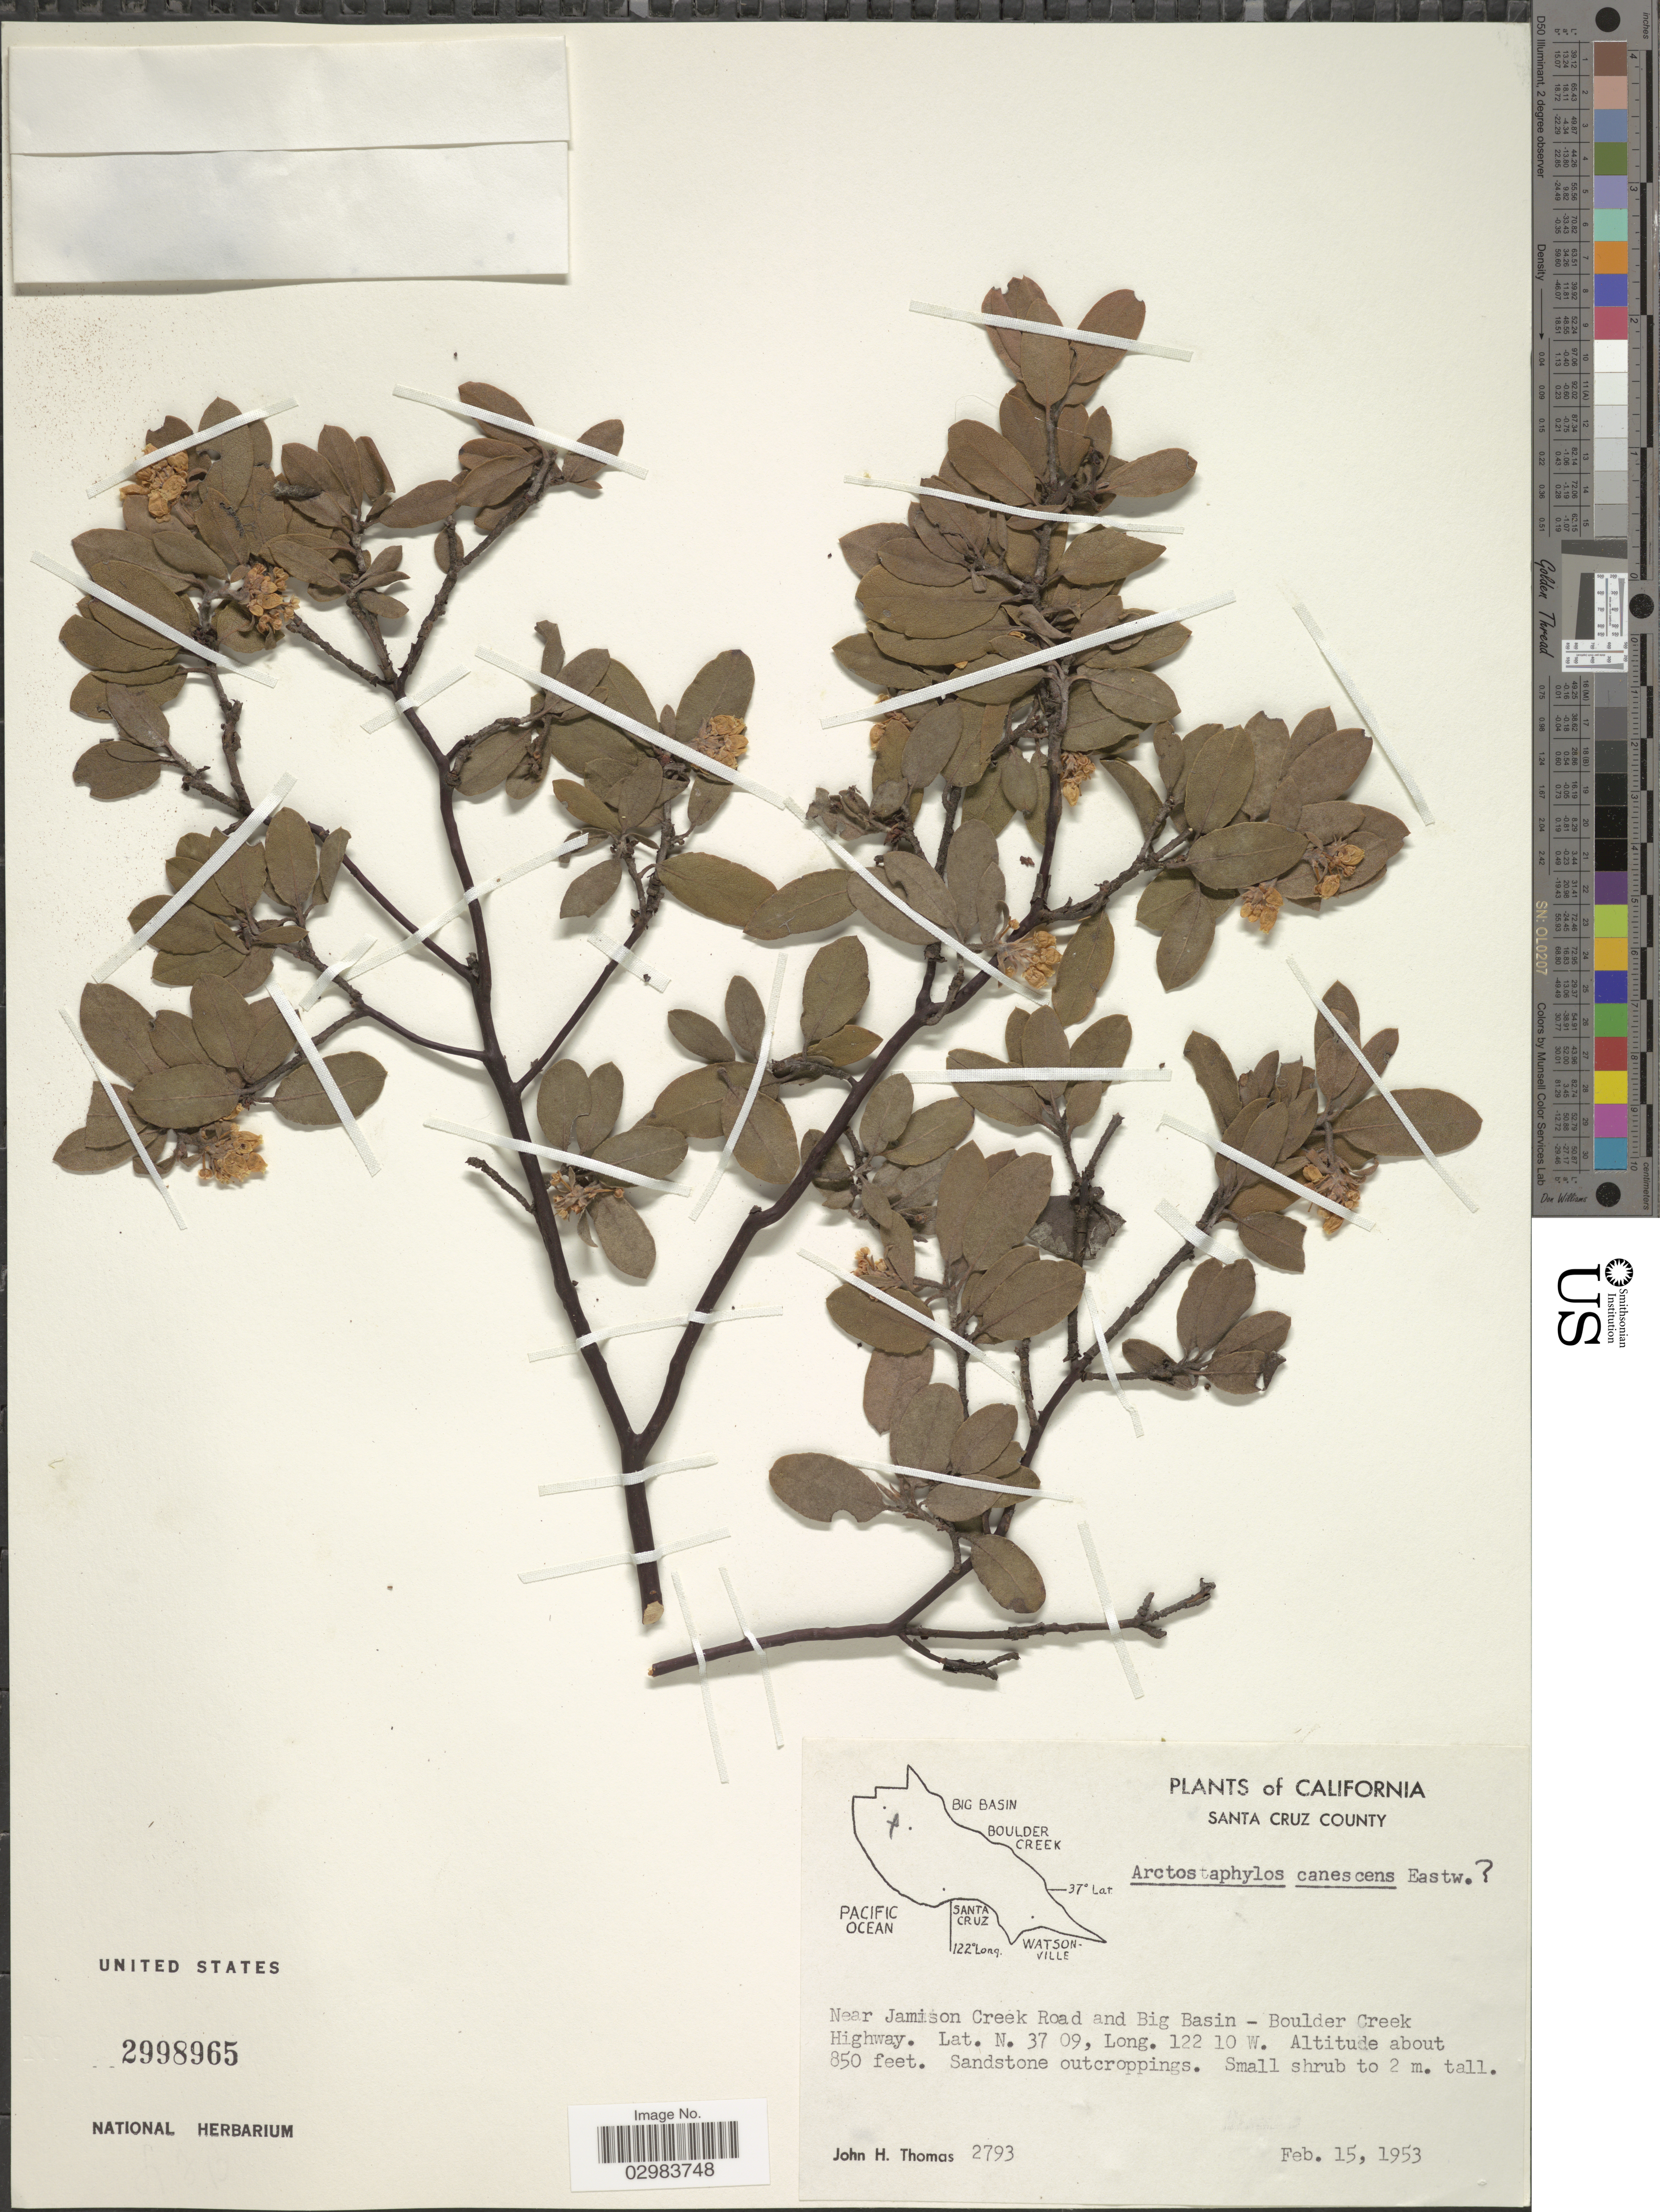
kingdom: Plantae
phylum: Tracheophyta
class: Magnoliopsida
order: Ericales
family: Ericaceae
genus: Arctostaphylos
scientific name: Arctostaphylos canescens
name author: Eastw.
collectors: J. H. Thomas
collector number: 2793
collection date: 1953-02-15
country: United States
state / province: California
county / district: Santa Cruz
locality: Santa Cruz County. Near Jamison Creek Road and Big Nasin - Boulder Creek Highway.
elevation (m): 259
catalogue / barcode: US 2998965